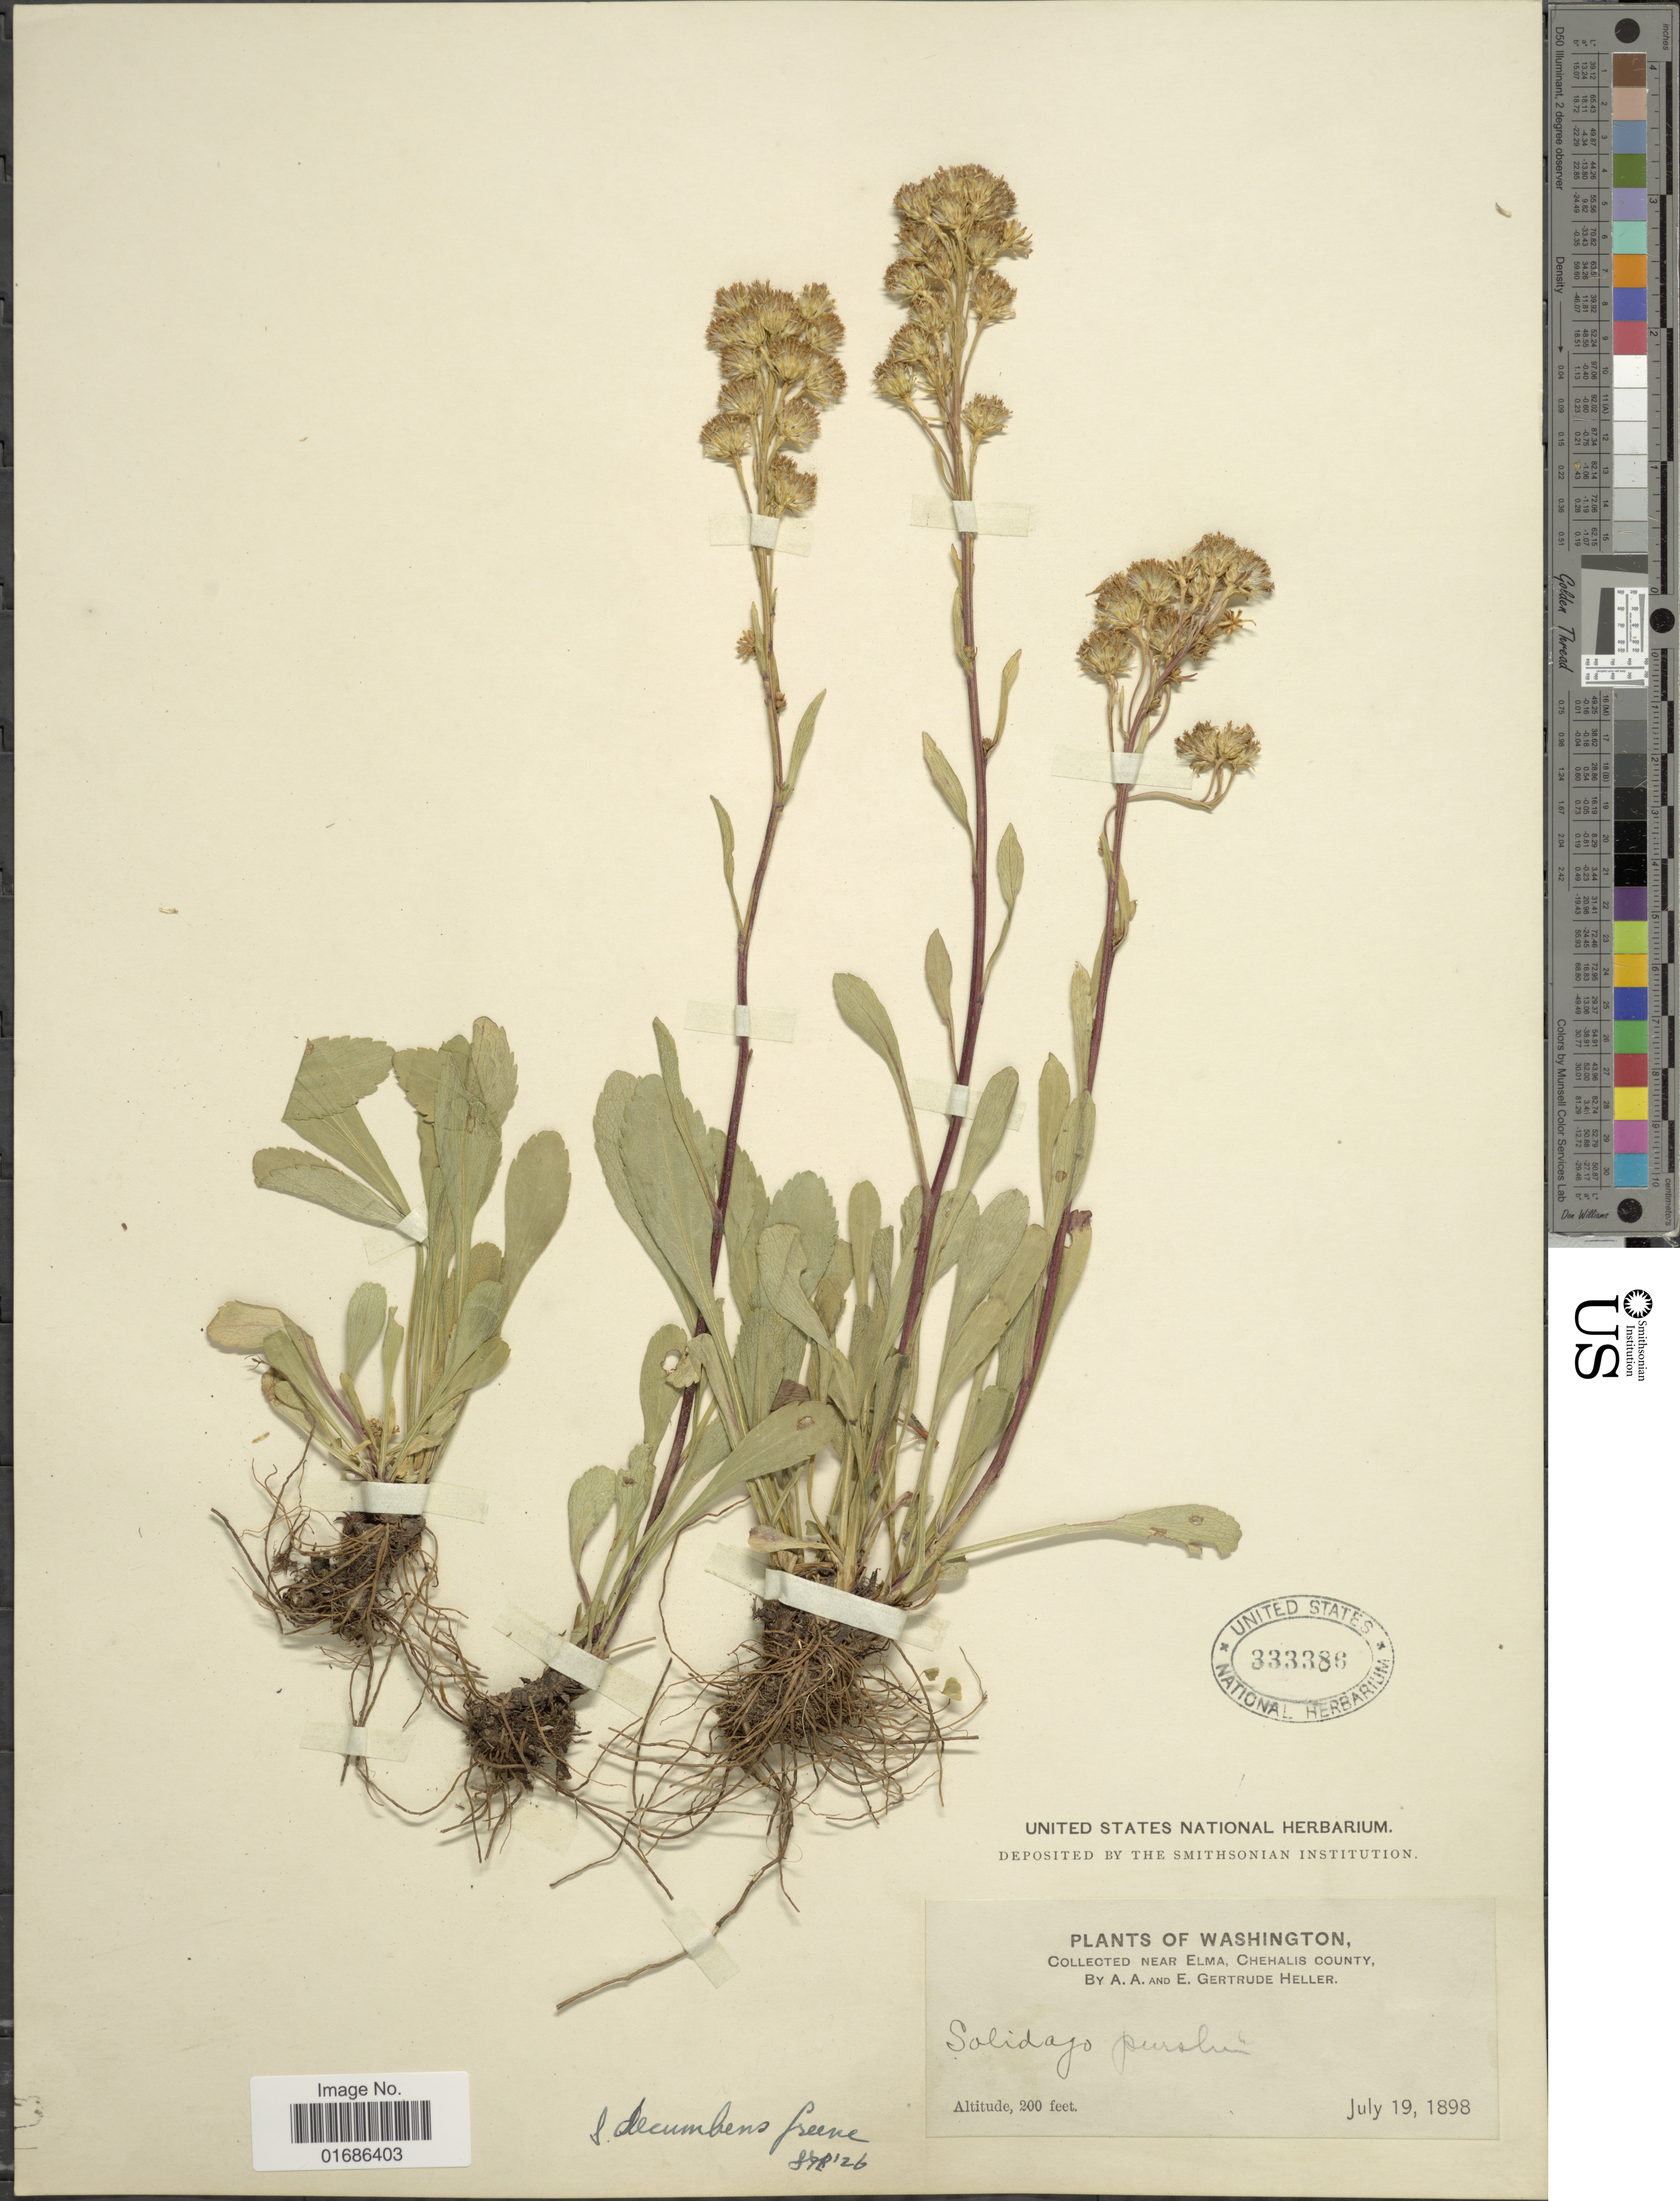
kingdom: Plantae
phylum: Tracheophyta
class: Magnoliopsida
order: Asterales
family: Asteraceae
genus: Solidago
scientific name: Solidago decumbens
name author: Greene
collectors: A. A. Heller & E. G. Heller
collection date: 1898-07-19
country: United States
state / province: Washington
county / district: Grays Harbor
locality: Near Elma,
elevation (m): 61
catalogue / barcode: US 333386